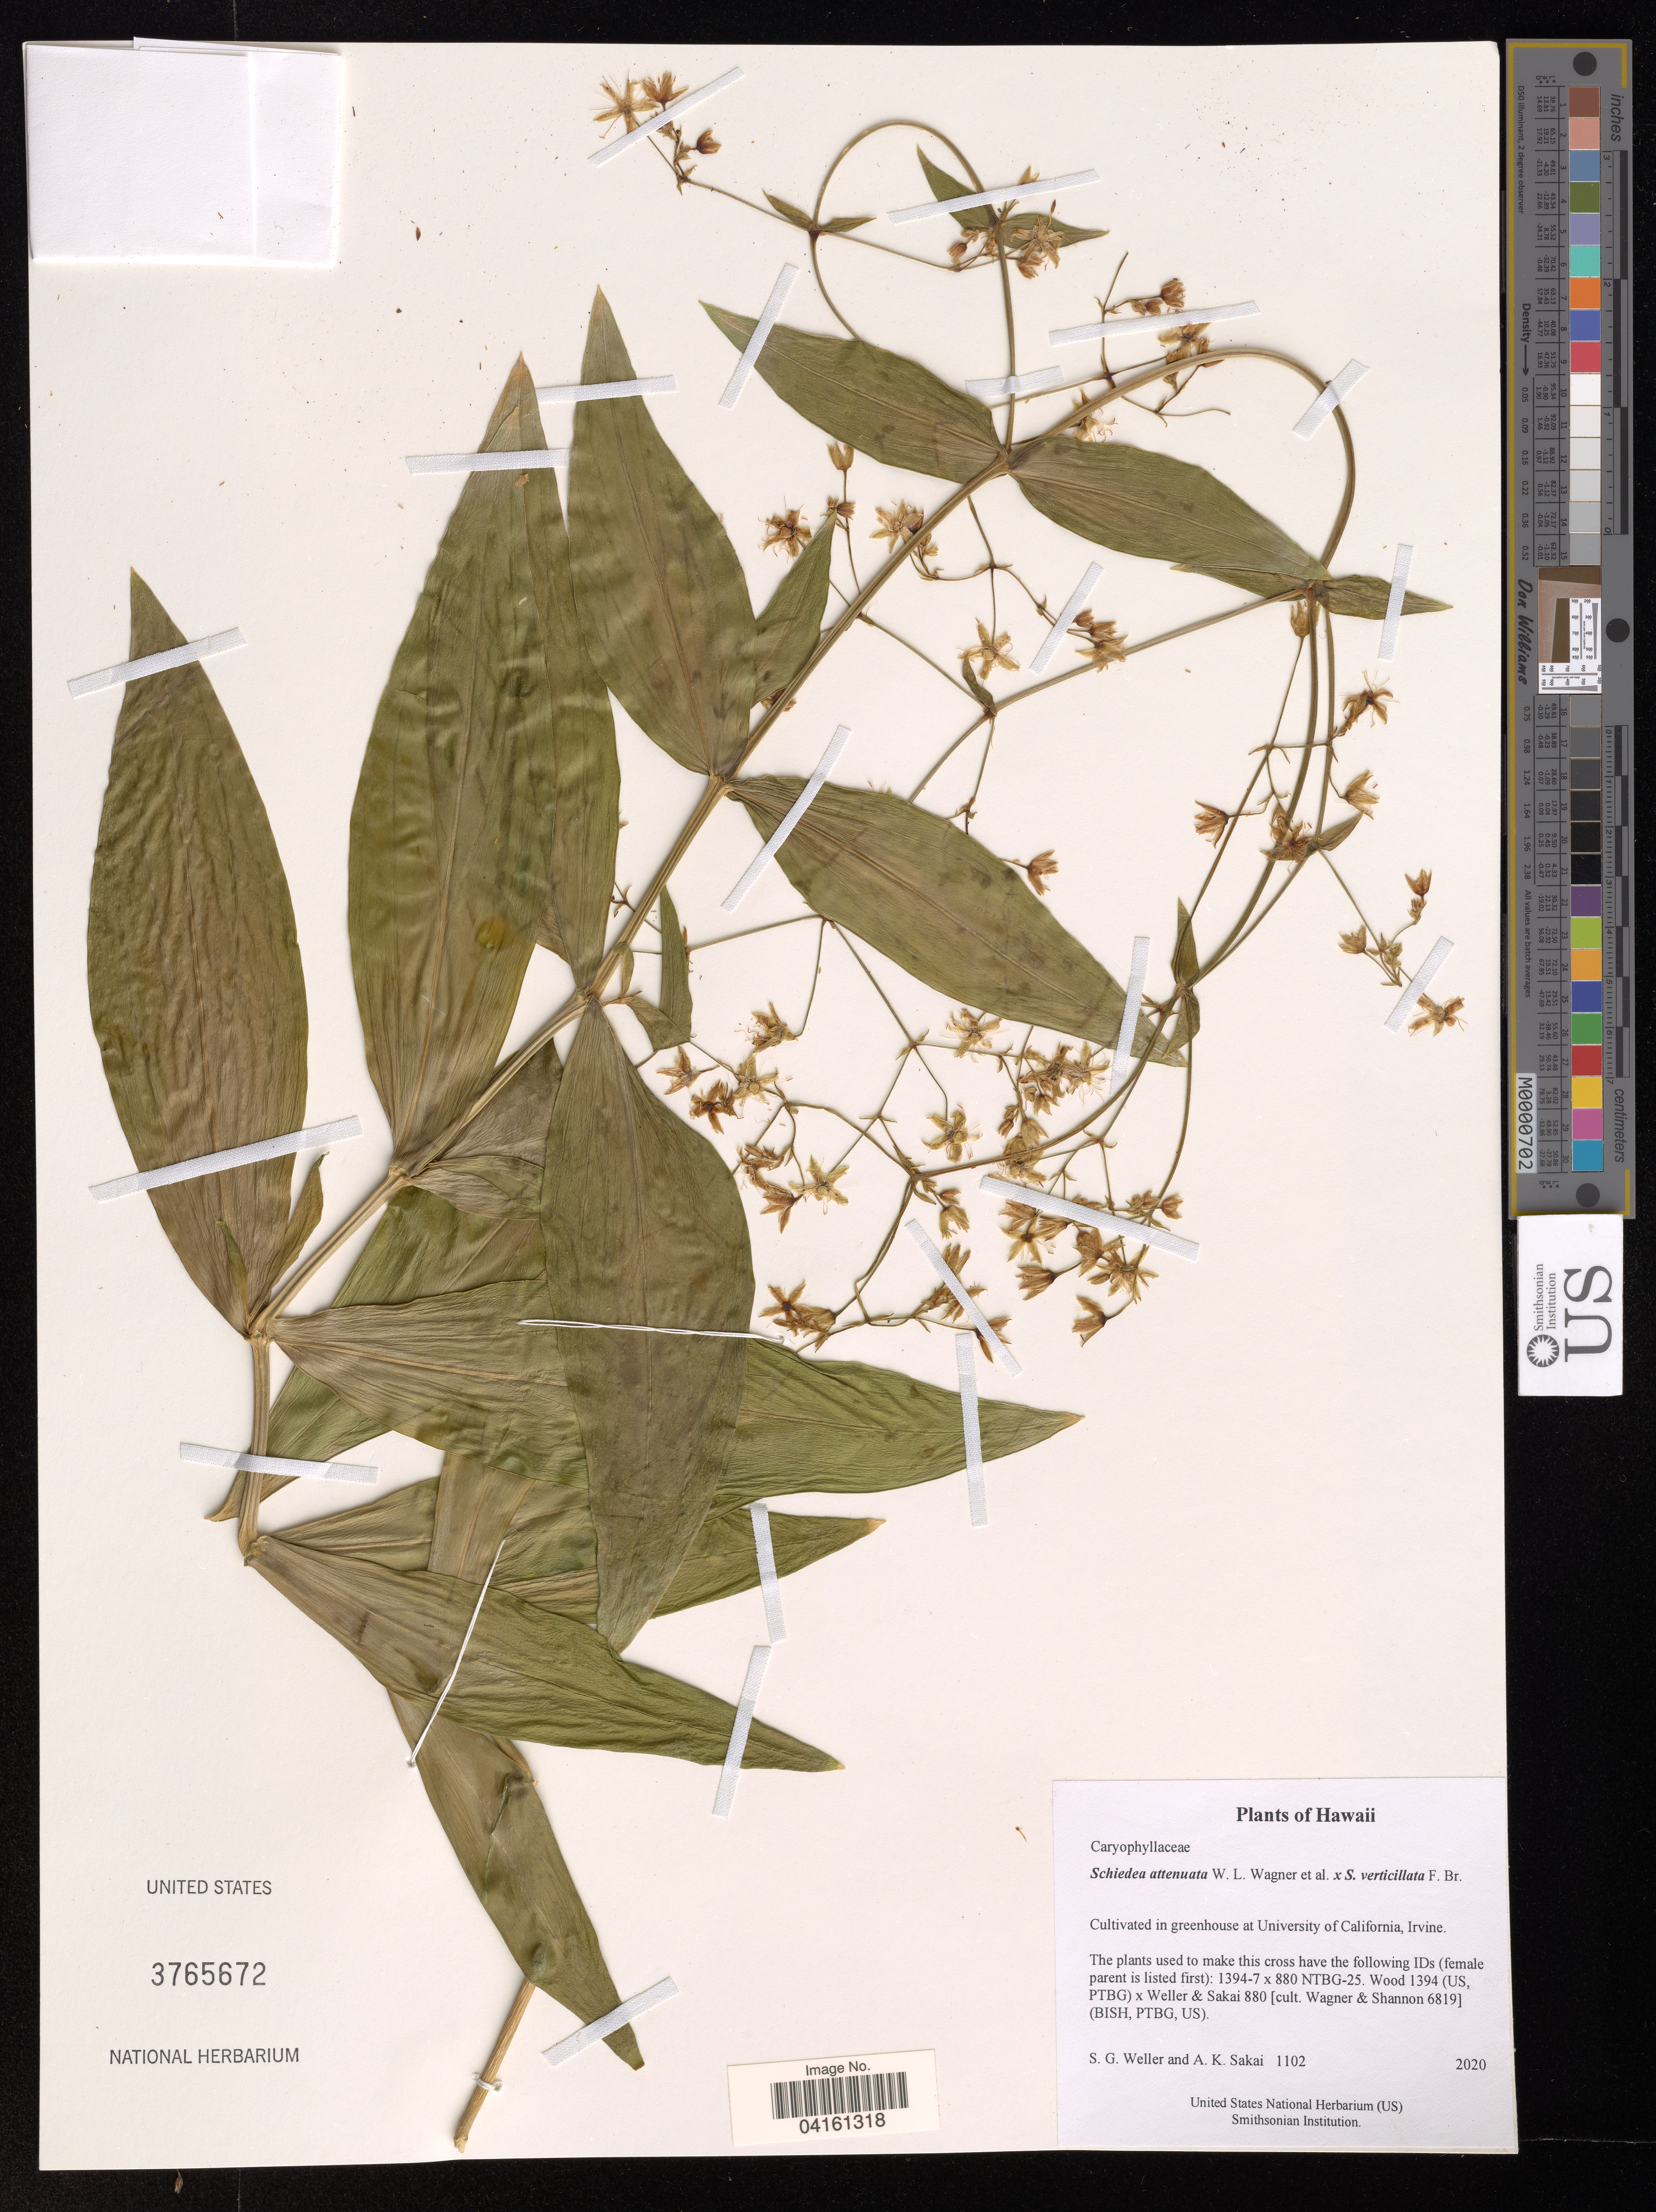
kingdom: Plantae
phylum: Tracheophyta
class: Magnoliopsida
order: Caryophyllales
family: Caryophyllaceae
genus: Schiedea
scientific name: Schiedea attenuata x S. verticillata F. Br. in Christoph. & Caum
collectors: S. G. Weller & A. Sakai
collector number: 1102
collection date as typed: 2020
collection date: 2020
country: United States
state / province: California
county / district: Orange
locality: Cultivated in greenhouse at University of California, Irvine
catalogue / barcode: US 3765672